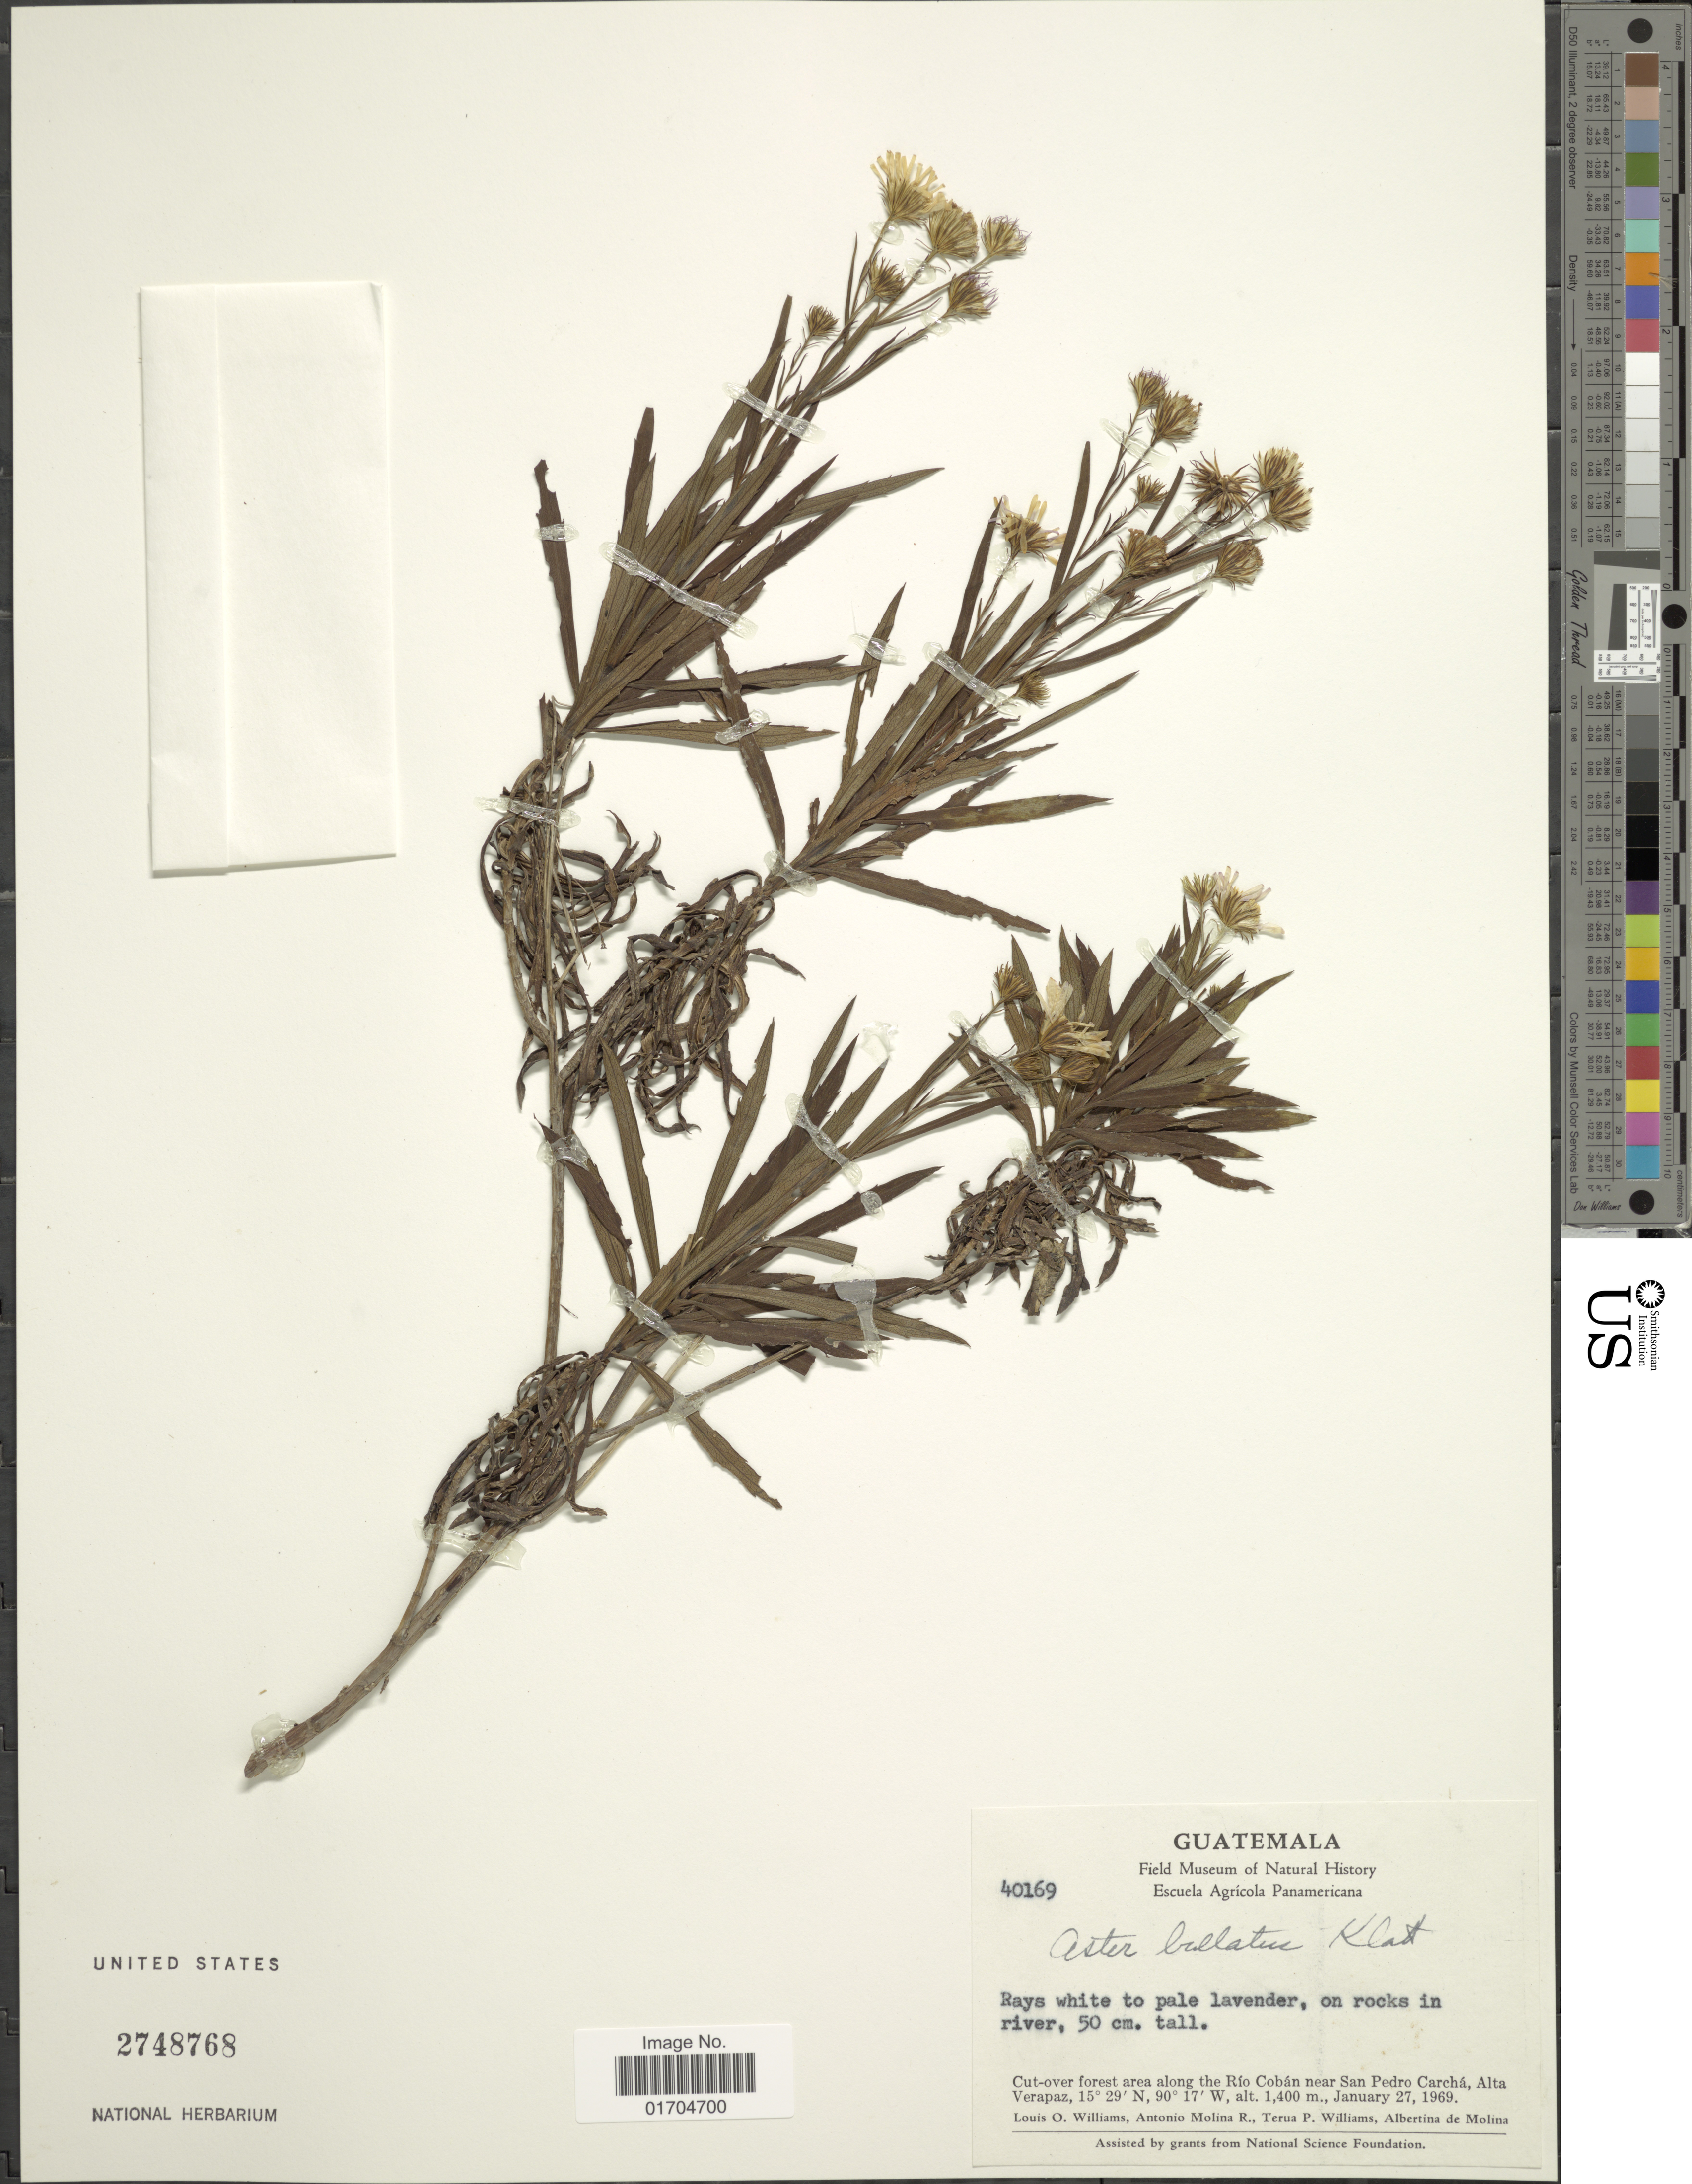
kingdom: Plantae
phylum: Tracheophyta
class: Magnoliopsida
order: Asterales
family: Asteraceae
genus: Symphyotrichum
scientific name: Symphyotrichum bullatum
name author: (Klatt) G.L. Nesom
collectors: L. O. Williams, A. Molina R., T. P. Williams & A. R. Molina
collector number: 40169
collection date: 1969-01-27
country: Guatemala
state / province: Alta Verapaz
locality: Cut-over forest area along the Rio Coban near San Pedro Carcha, Alta Verapaz.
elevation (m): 1400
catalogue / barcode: US 2748768